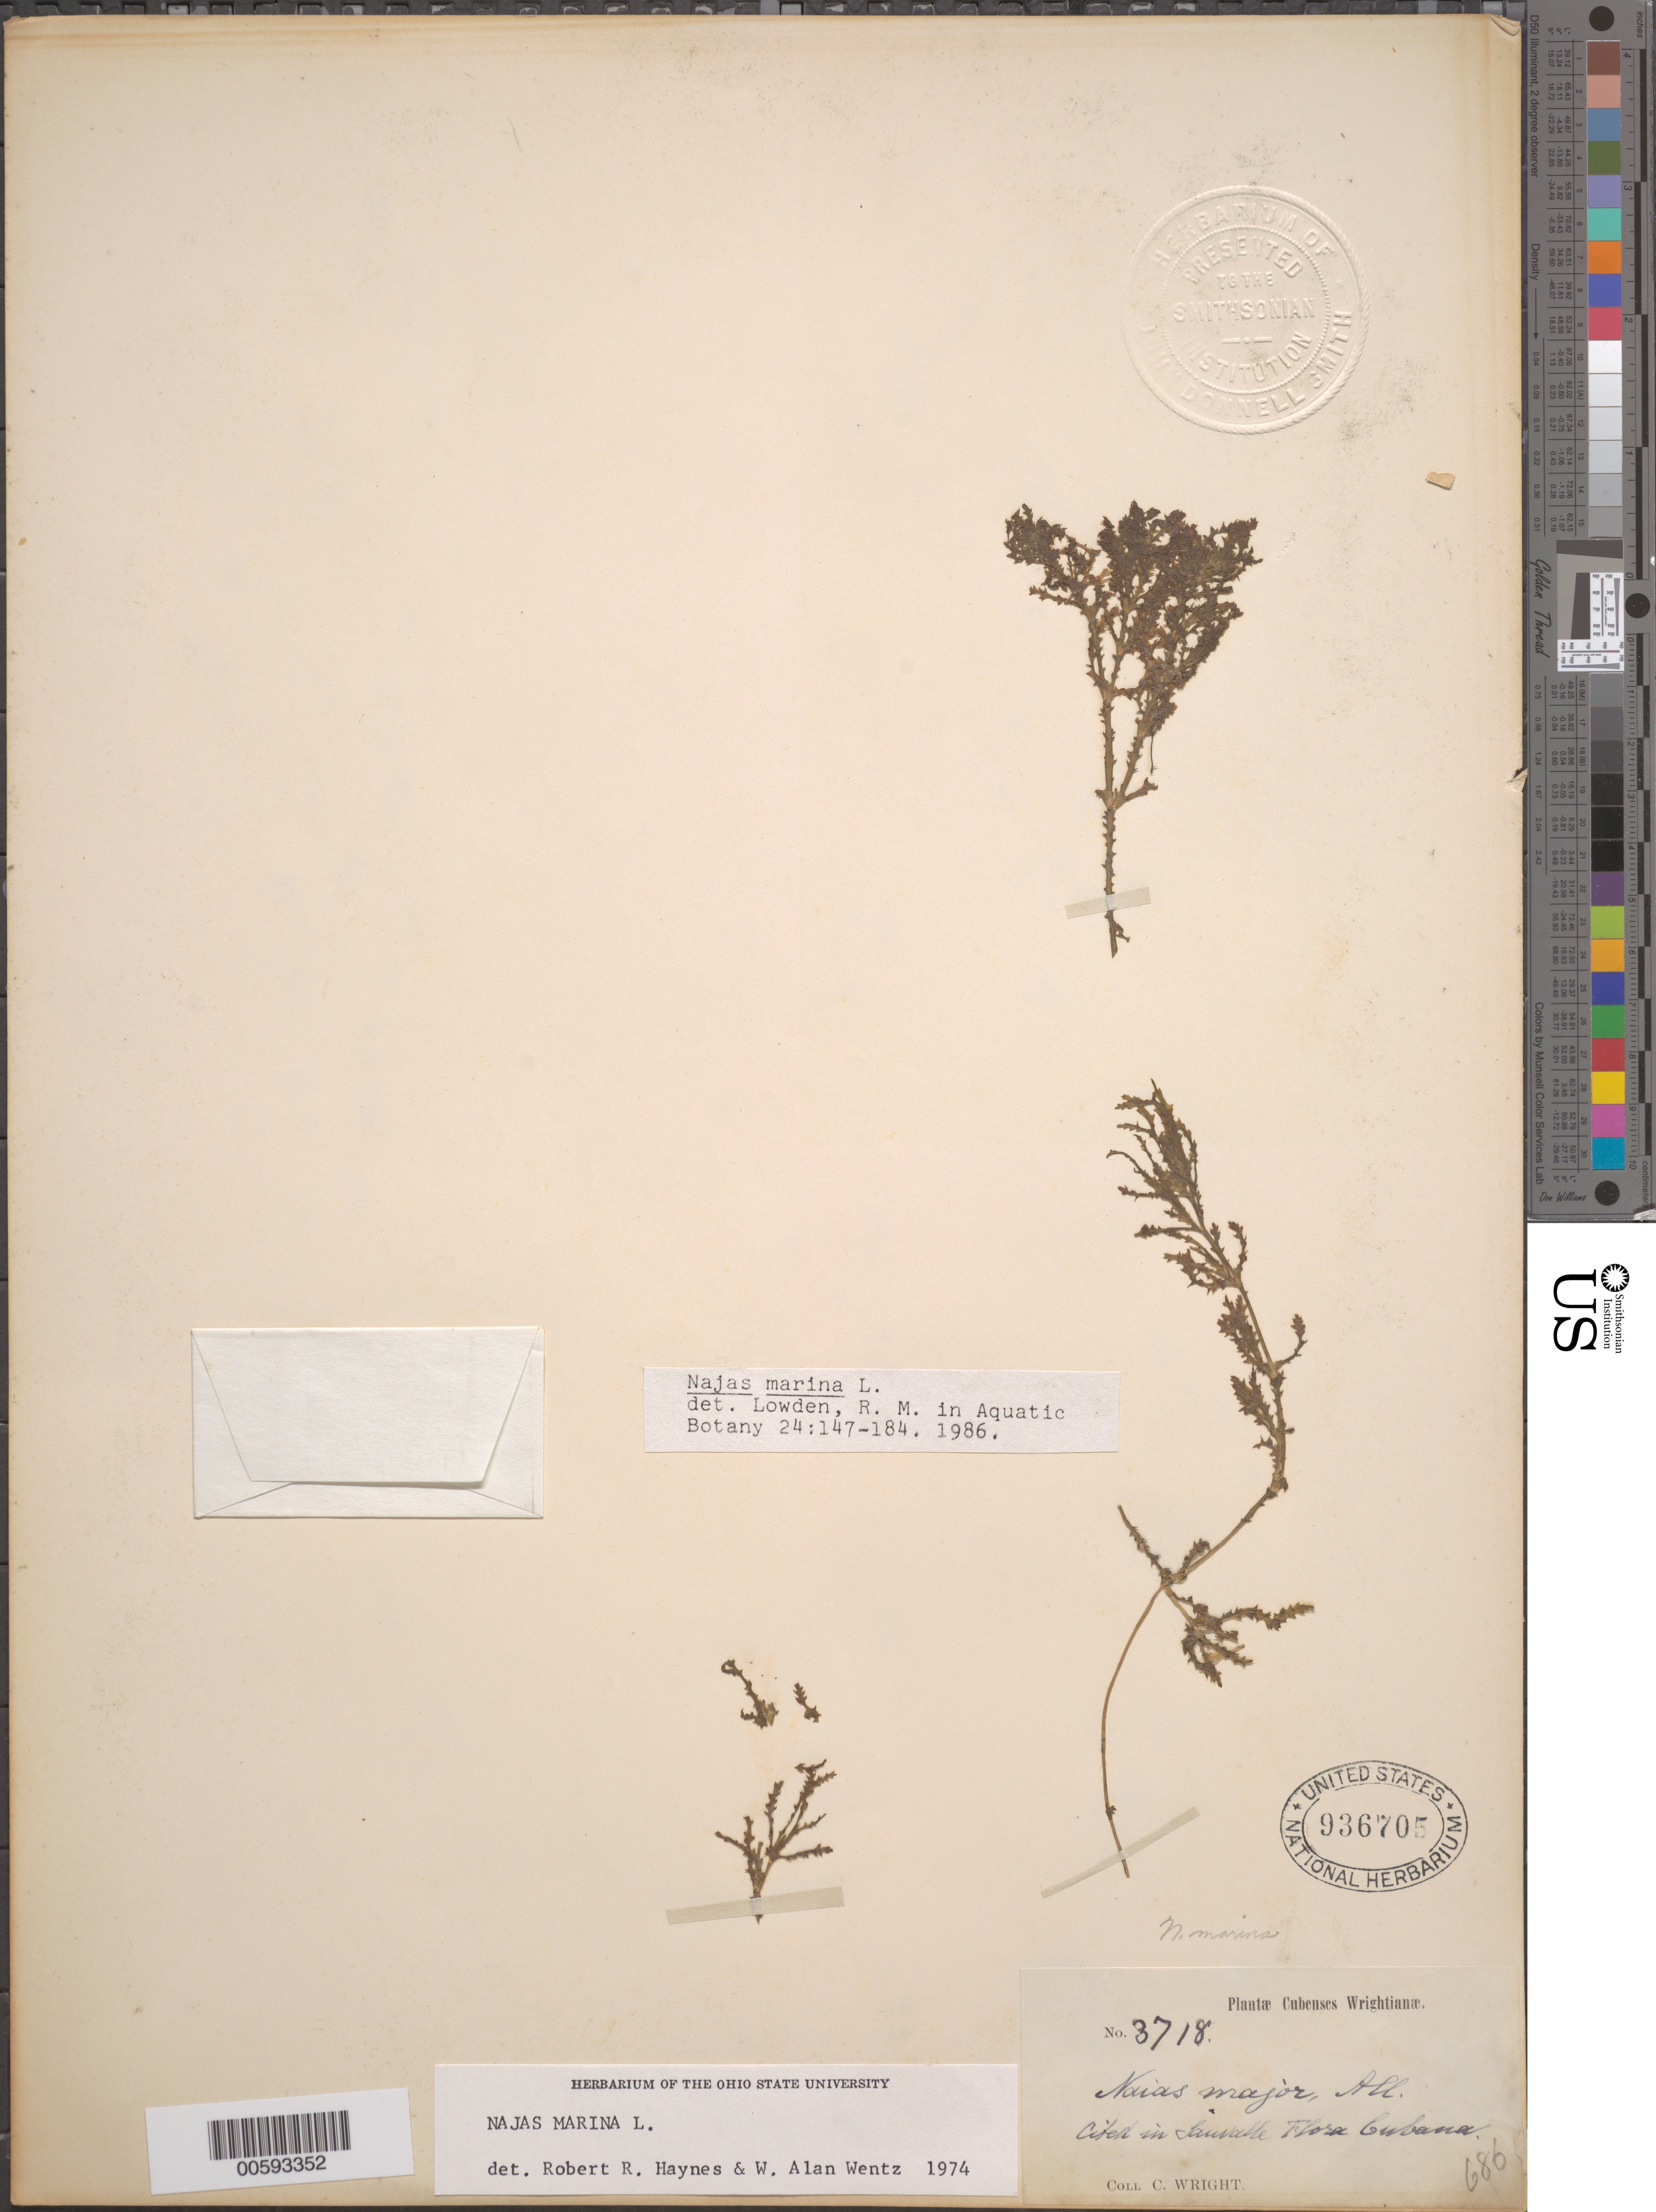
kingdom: Plantae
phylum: Tracheophyta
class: Liliopsida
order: Alismatales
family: Hydrocharitaceae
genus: Najas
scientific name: Najas marina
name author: L.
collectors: C. Wright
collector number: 3718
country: Cuba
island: Greater Antilles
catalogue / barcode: US 936705